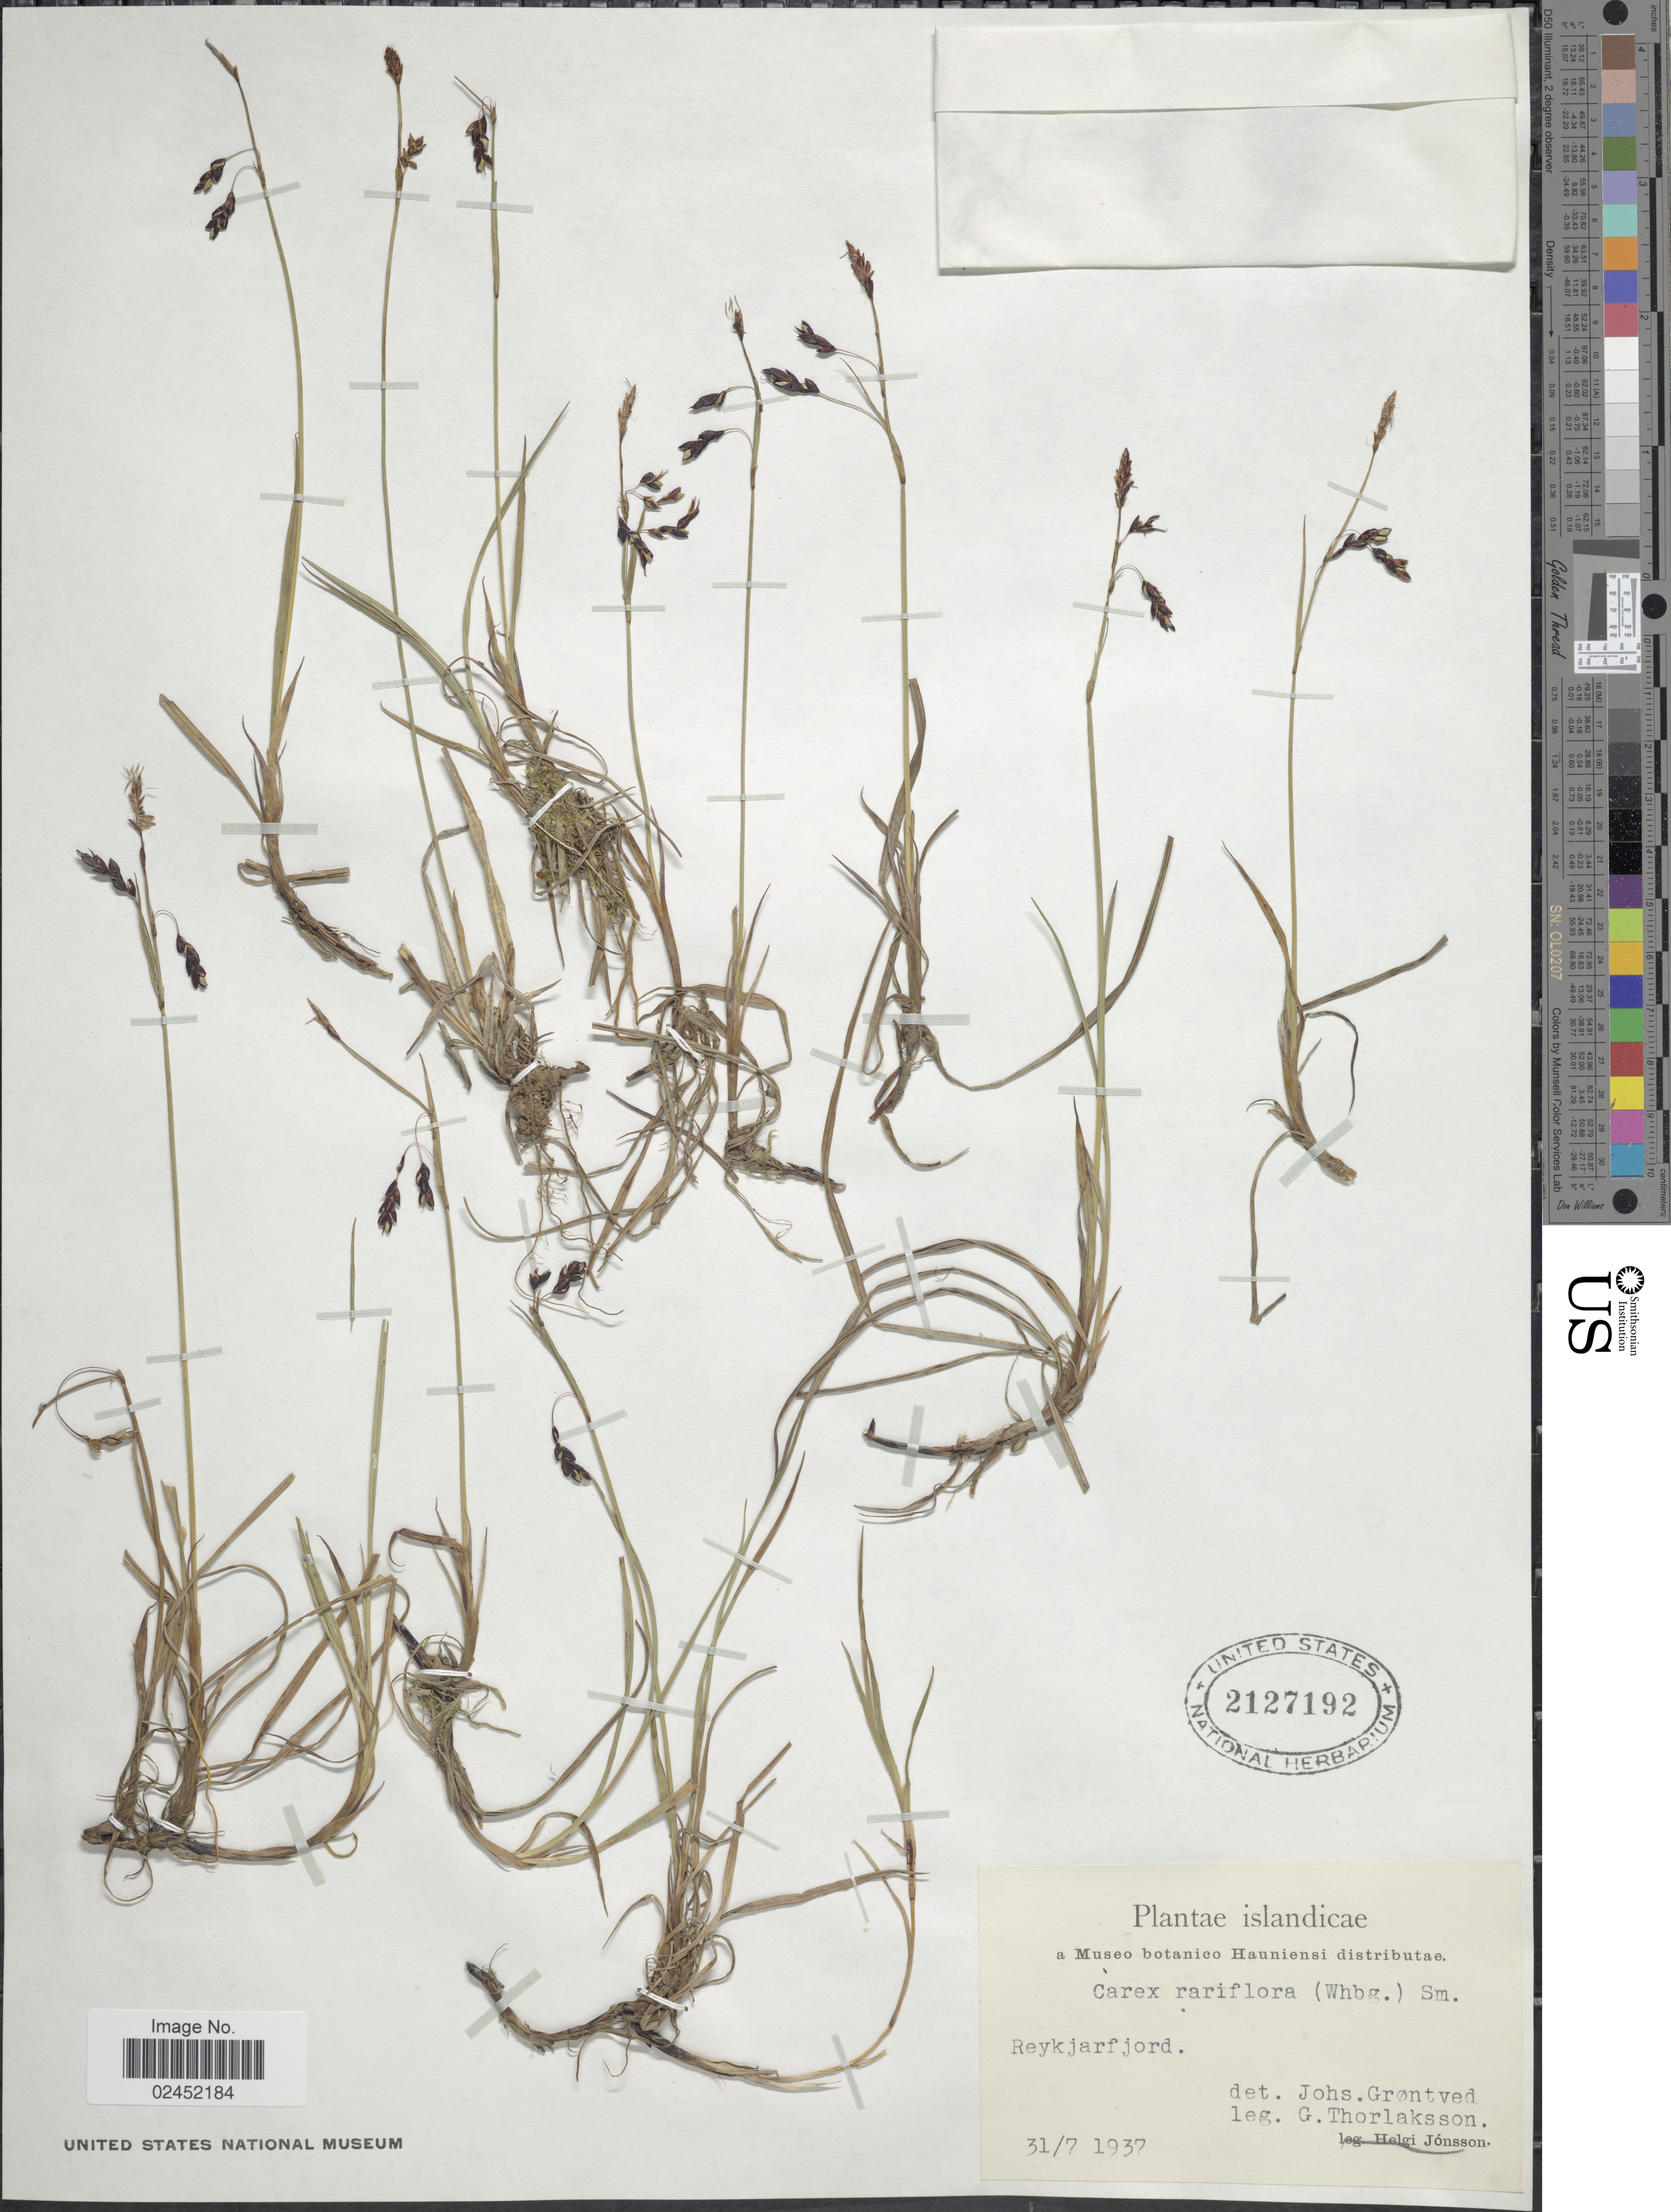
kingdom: Plantae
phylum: Tracheophyta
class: Liliopsida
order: Poales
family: Cyperaceae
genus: Carex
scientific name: Carex rariflora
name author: (Wahlenb.) Sm.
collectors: G. Thorlaksson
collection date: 1937-07-31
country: Iceland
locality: Reykjarfjord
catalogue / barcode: US 2127192